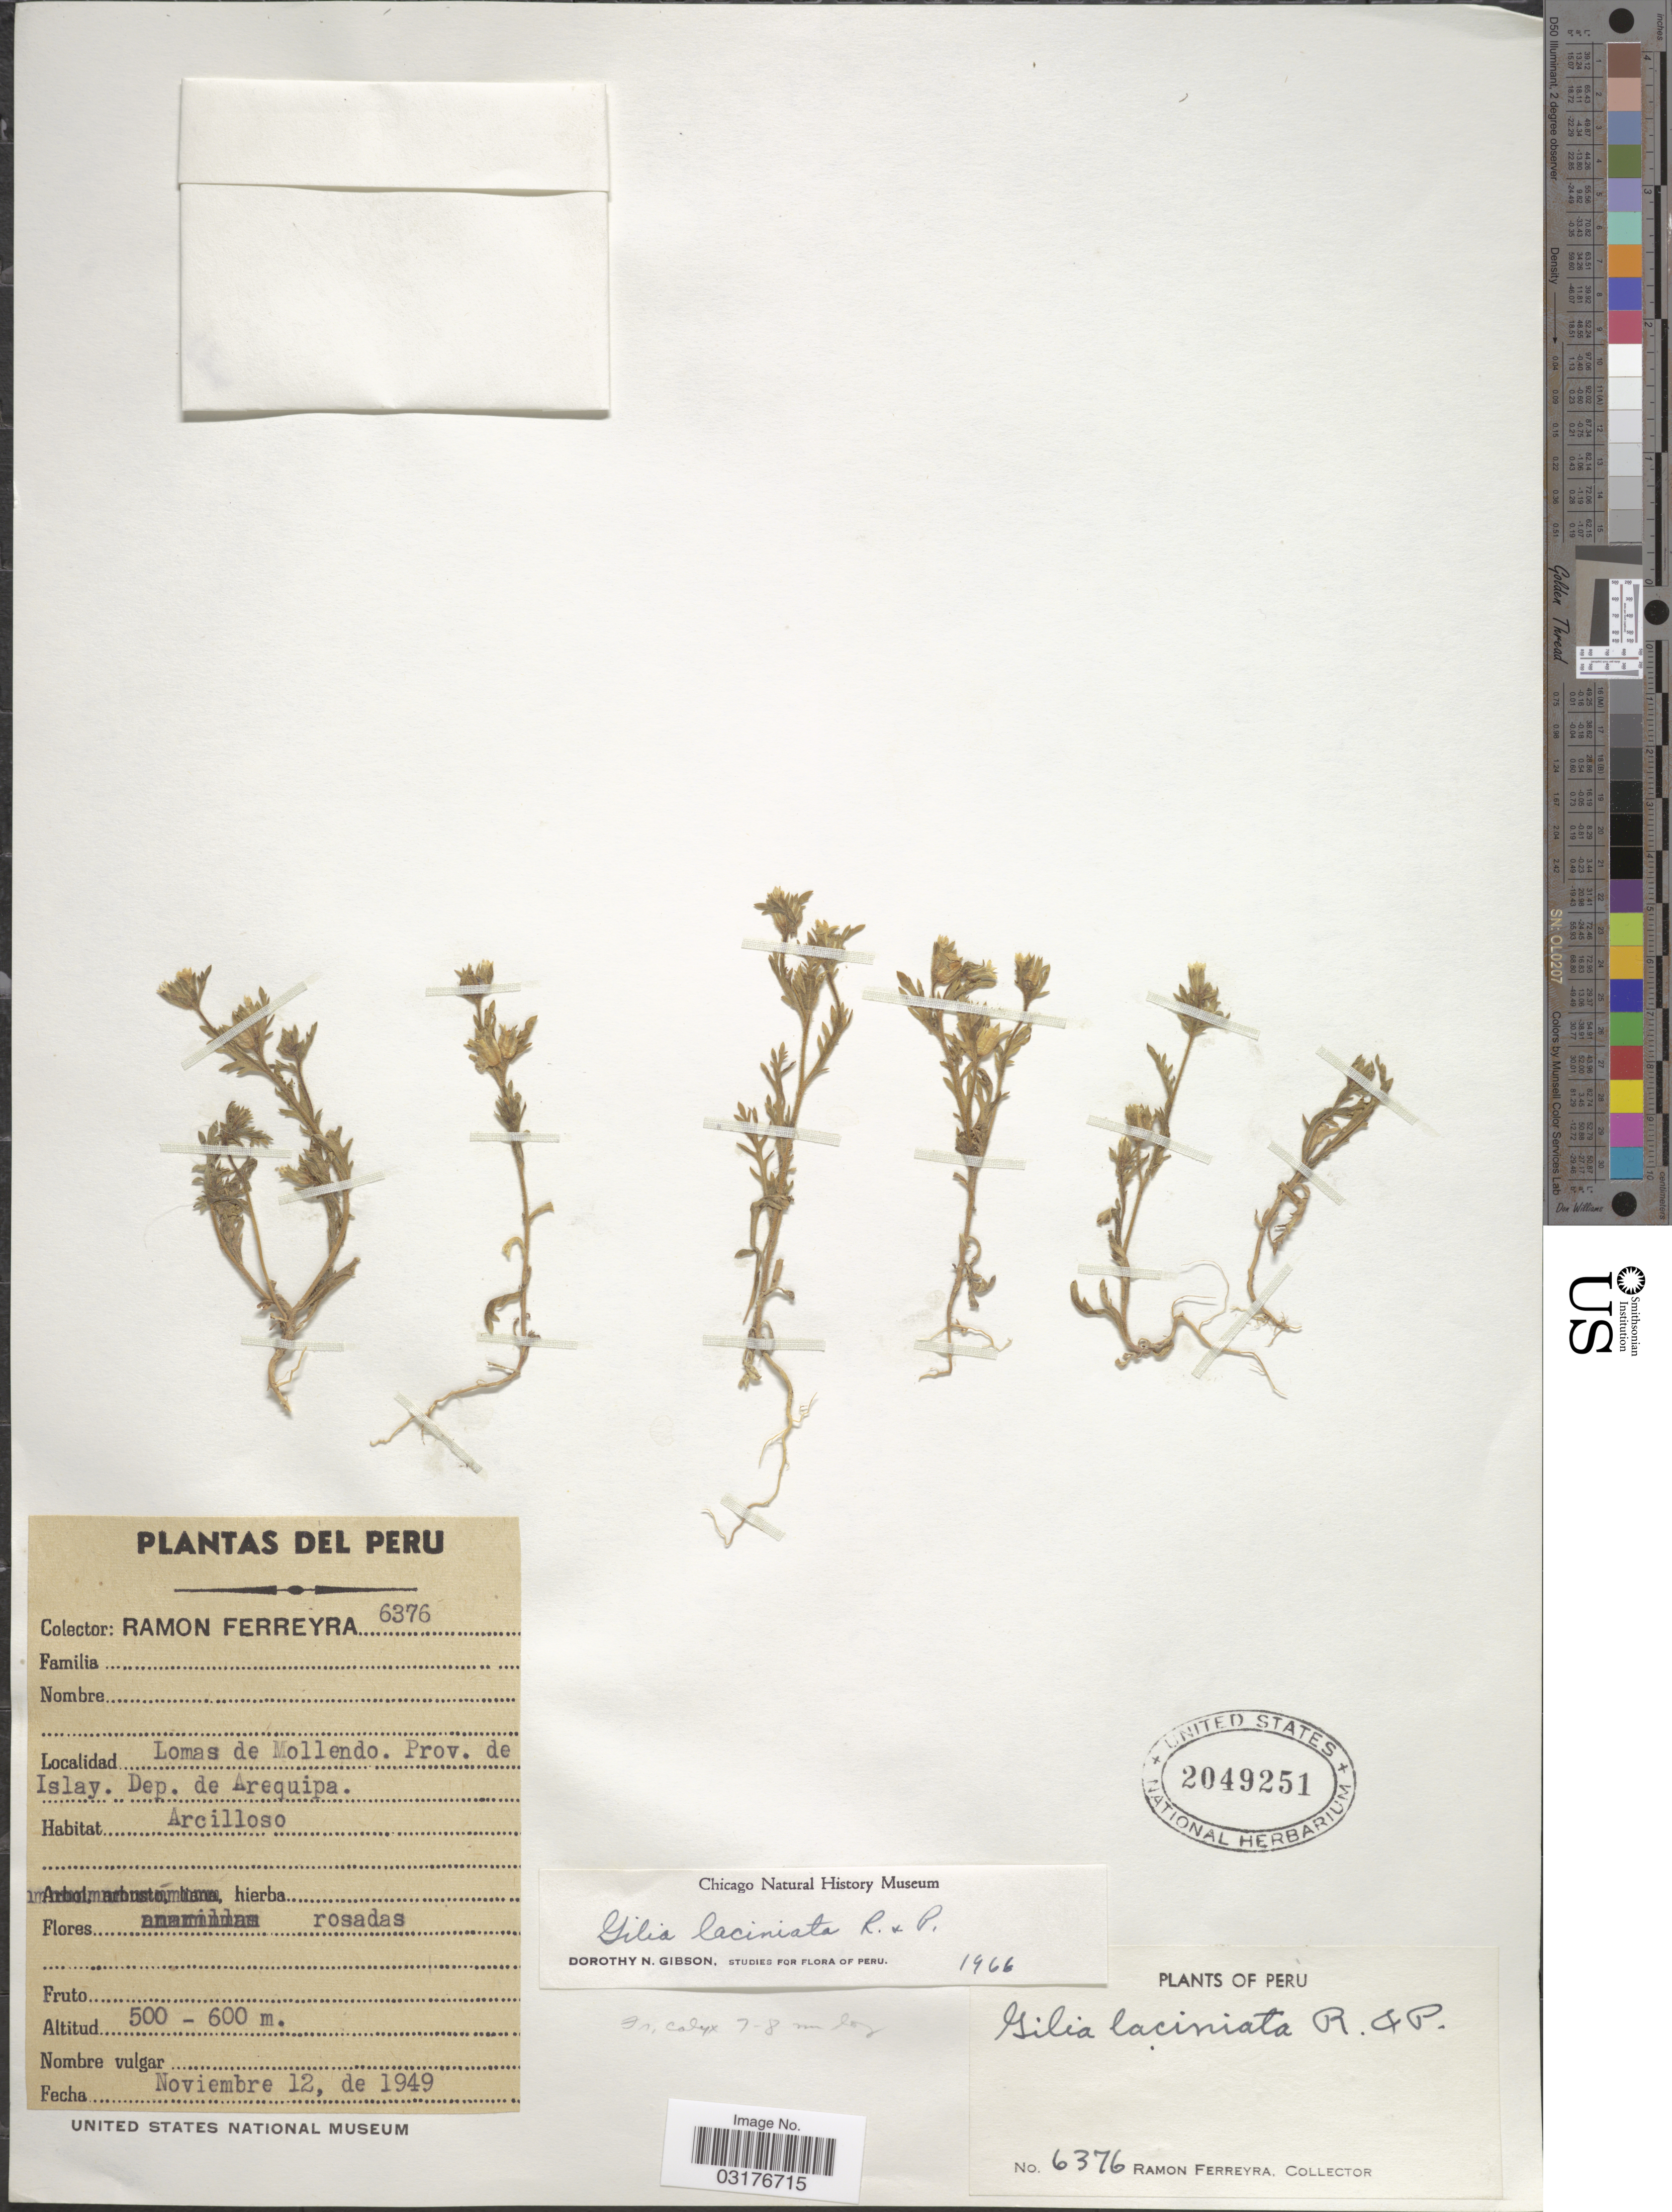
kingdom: Plantae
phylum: Tracheophyta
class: Magnoliopsida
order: Ericales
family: Polemoniaceae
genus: Gilia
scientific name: Gilia laciniata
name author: Ruiz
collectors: R. A. Ferreyra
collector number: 6376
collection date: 1949-11-12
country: Peru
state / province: Arequipa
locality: Lomas de Mollendo. Prov. de Isaly. Dep. de Arequipa.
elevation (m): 500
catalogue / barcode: US 2049251